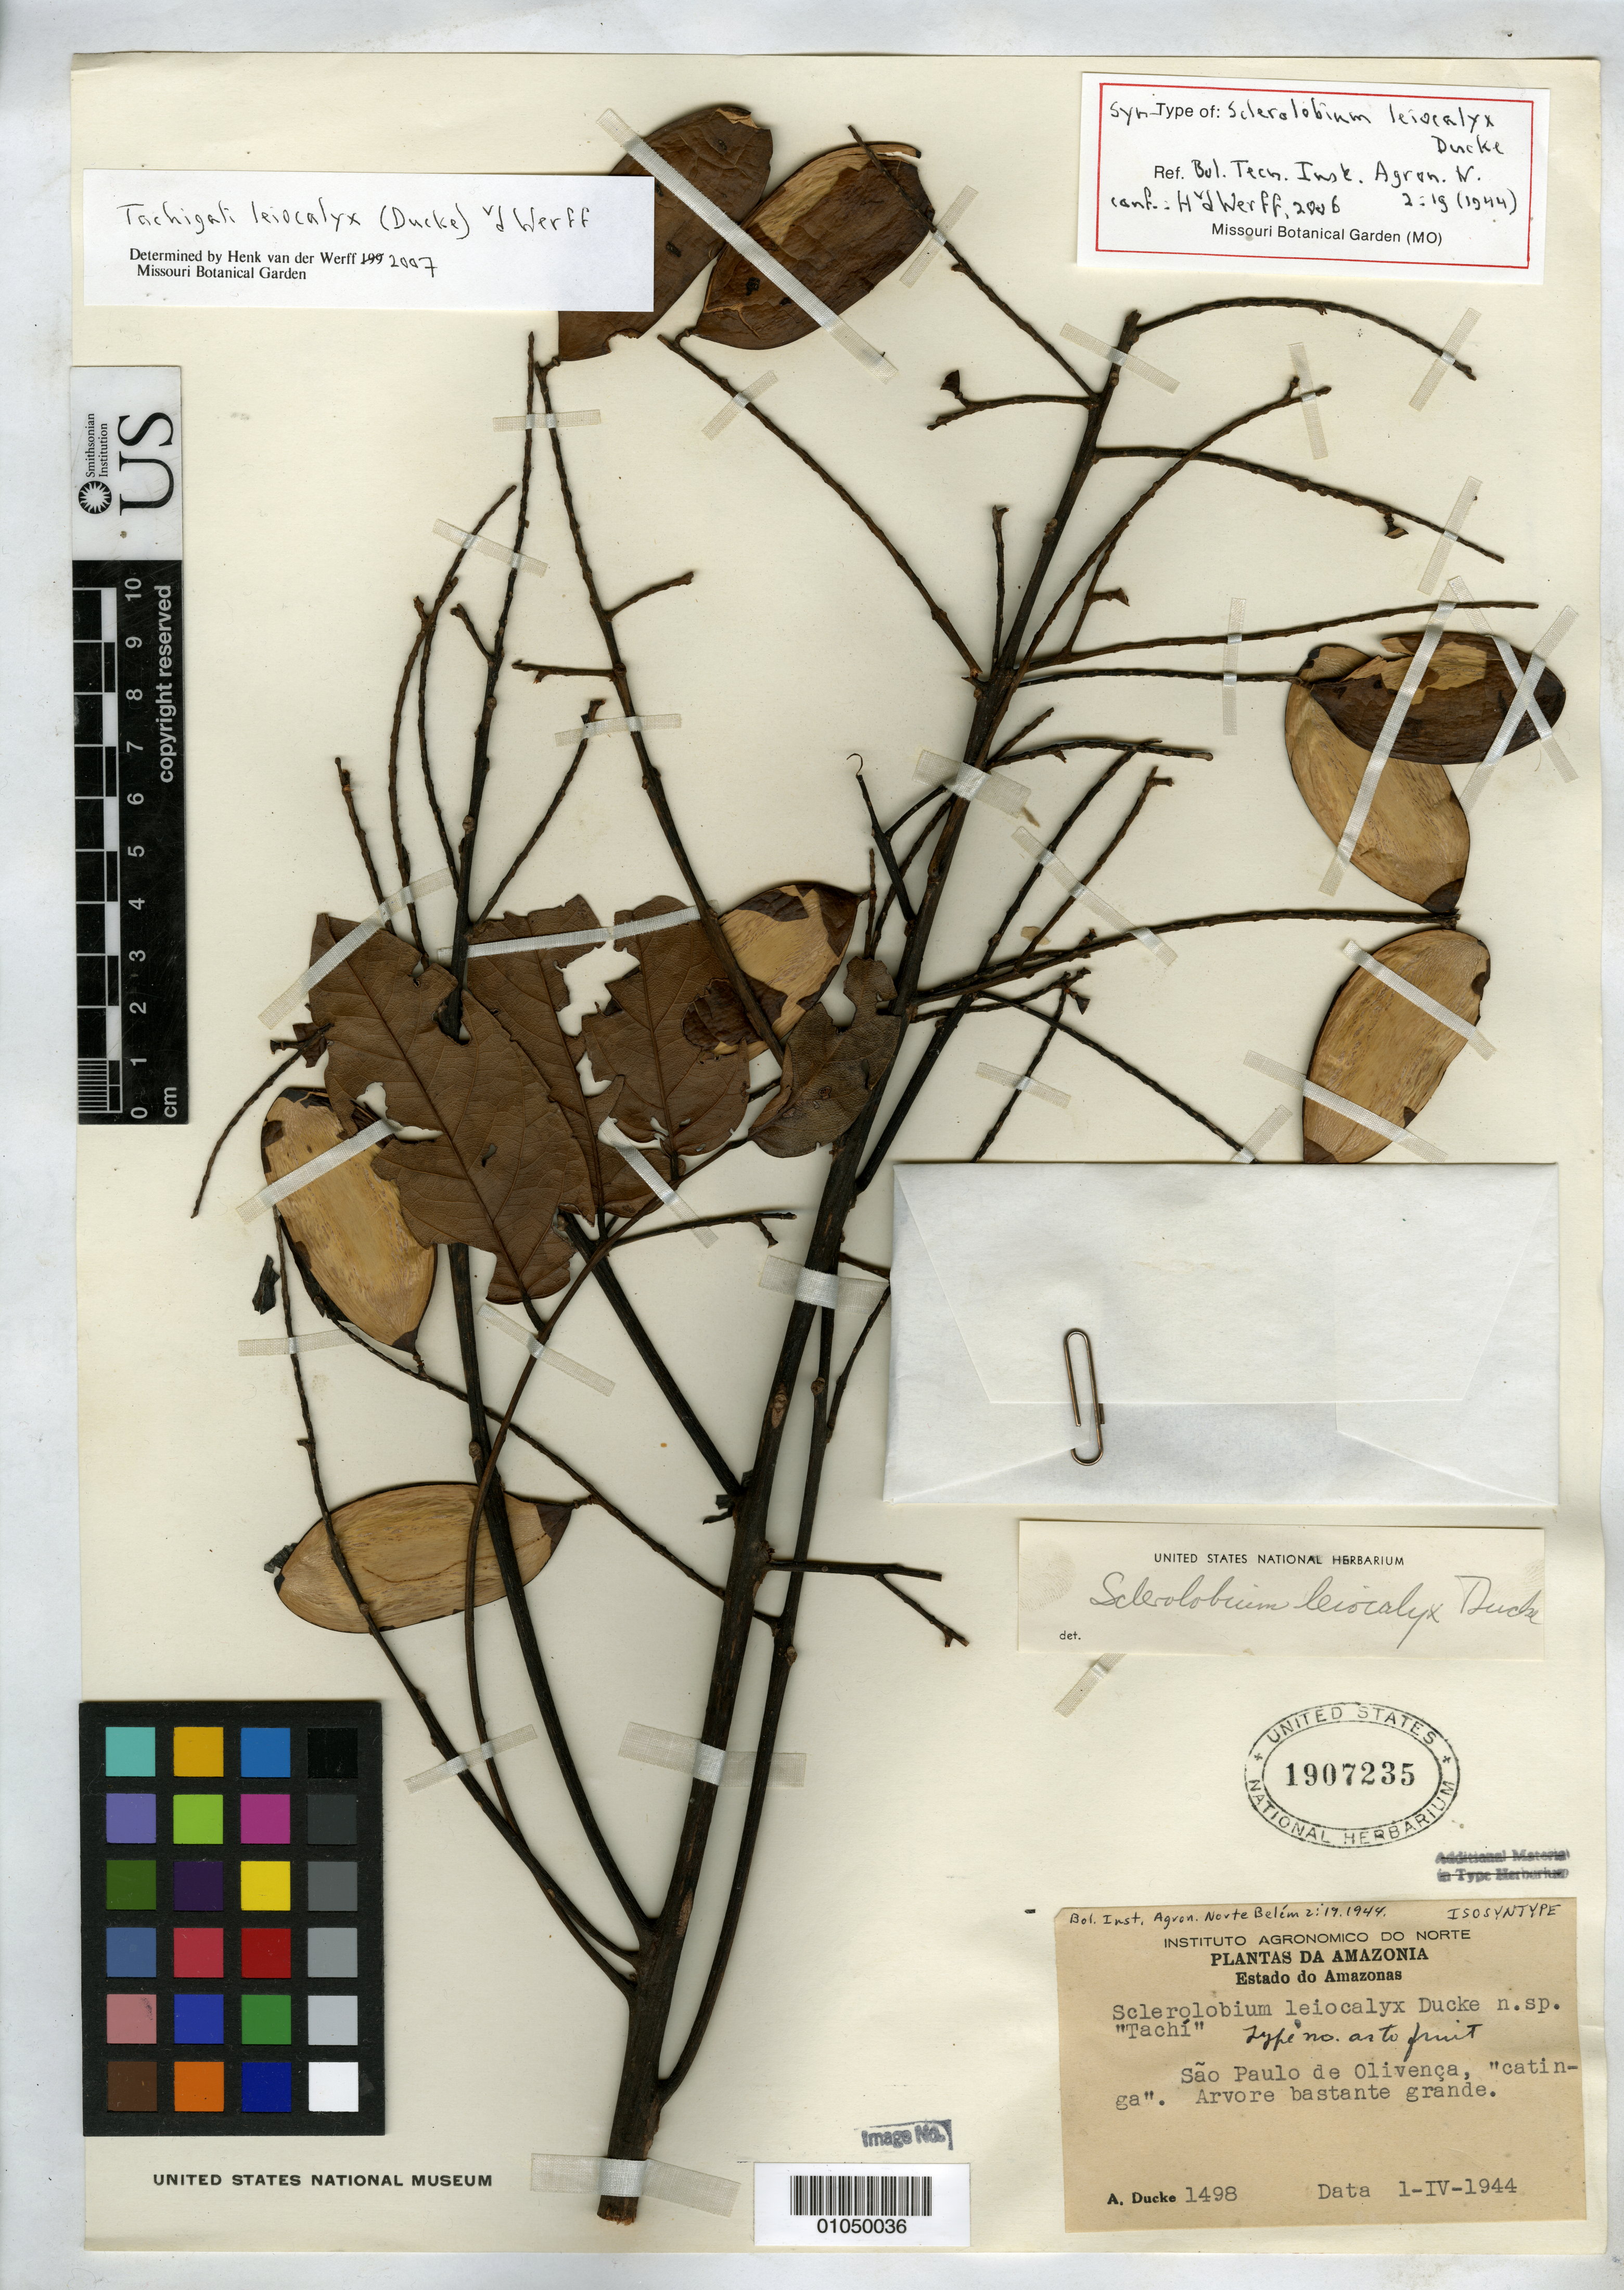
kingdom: Plantae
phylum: Tracheophyta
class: Magnoliopsida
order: Fabales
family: Fabaceae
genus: Sclerolobium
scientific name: Sclerolobium leiocalyx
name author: Ducke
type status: Isosyntype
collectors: A. Ducke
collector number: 1498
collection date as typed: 01 Apr 1944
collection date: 1944-04-01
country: Brazil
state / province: Amazonas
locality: São Paulo de Olivença.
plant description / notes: Currently accepted name as cited by Gomes de la Silva & H.C. Lima (2007).; One of two collections cited in protologue. Gomes de la Silva & H.C. Lima (2007, Rodriguésia 58: 399) cite "Tipo" as Ducke 1028 with "holótipo RB".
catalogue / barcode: US 1907235